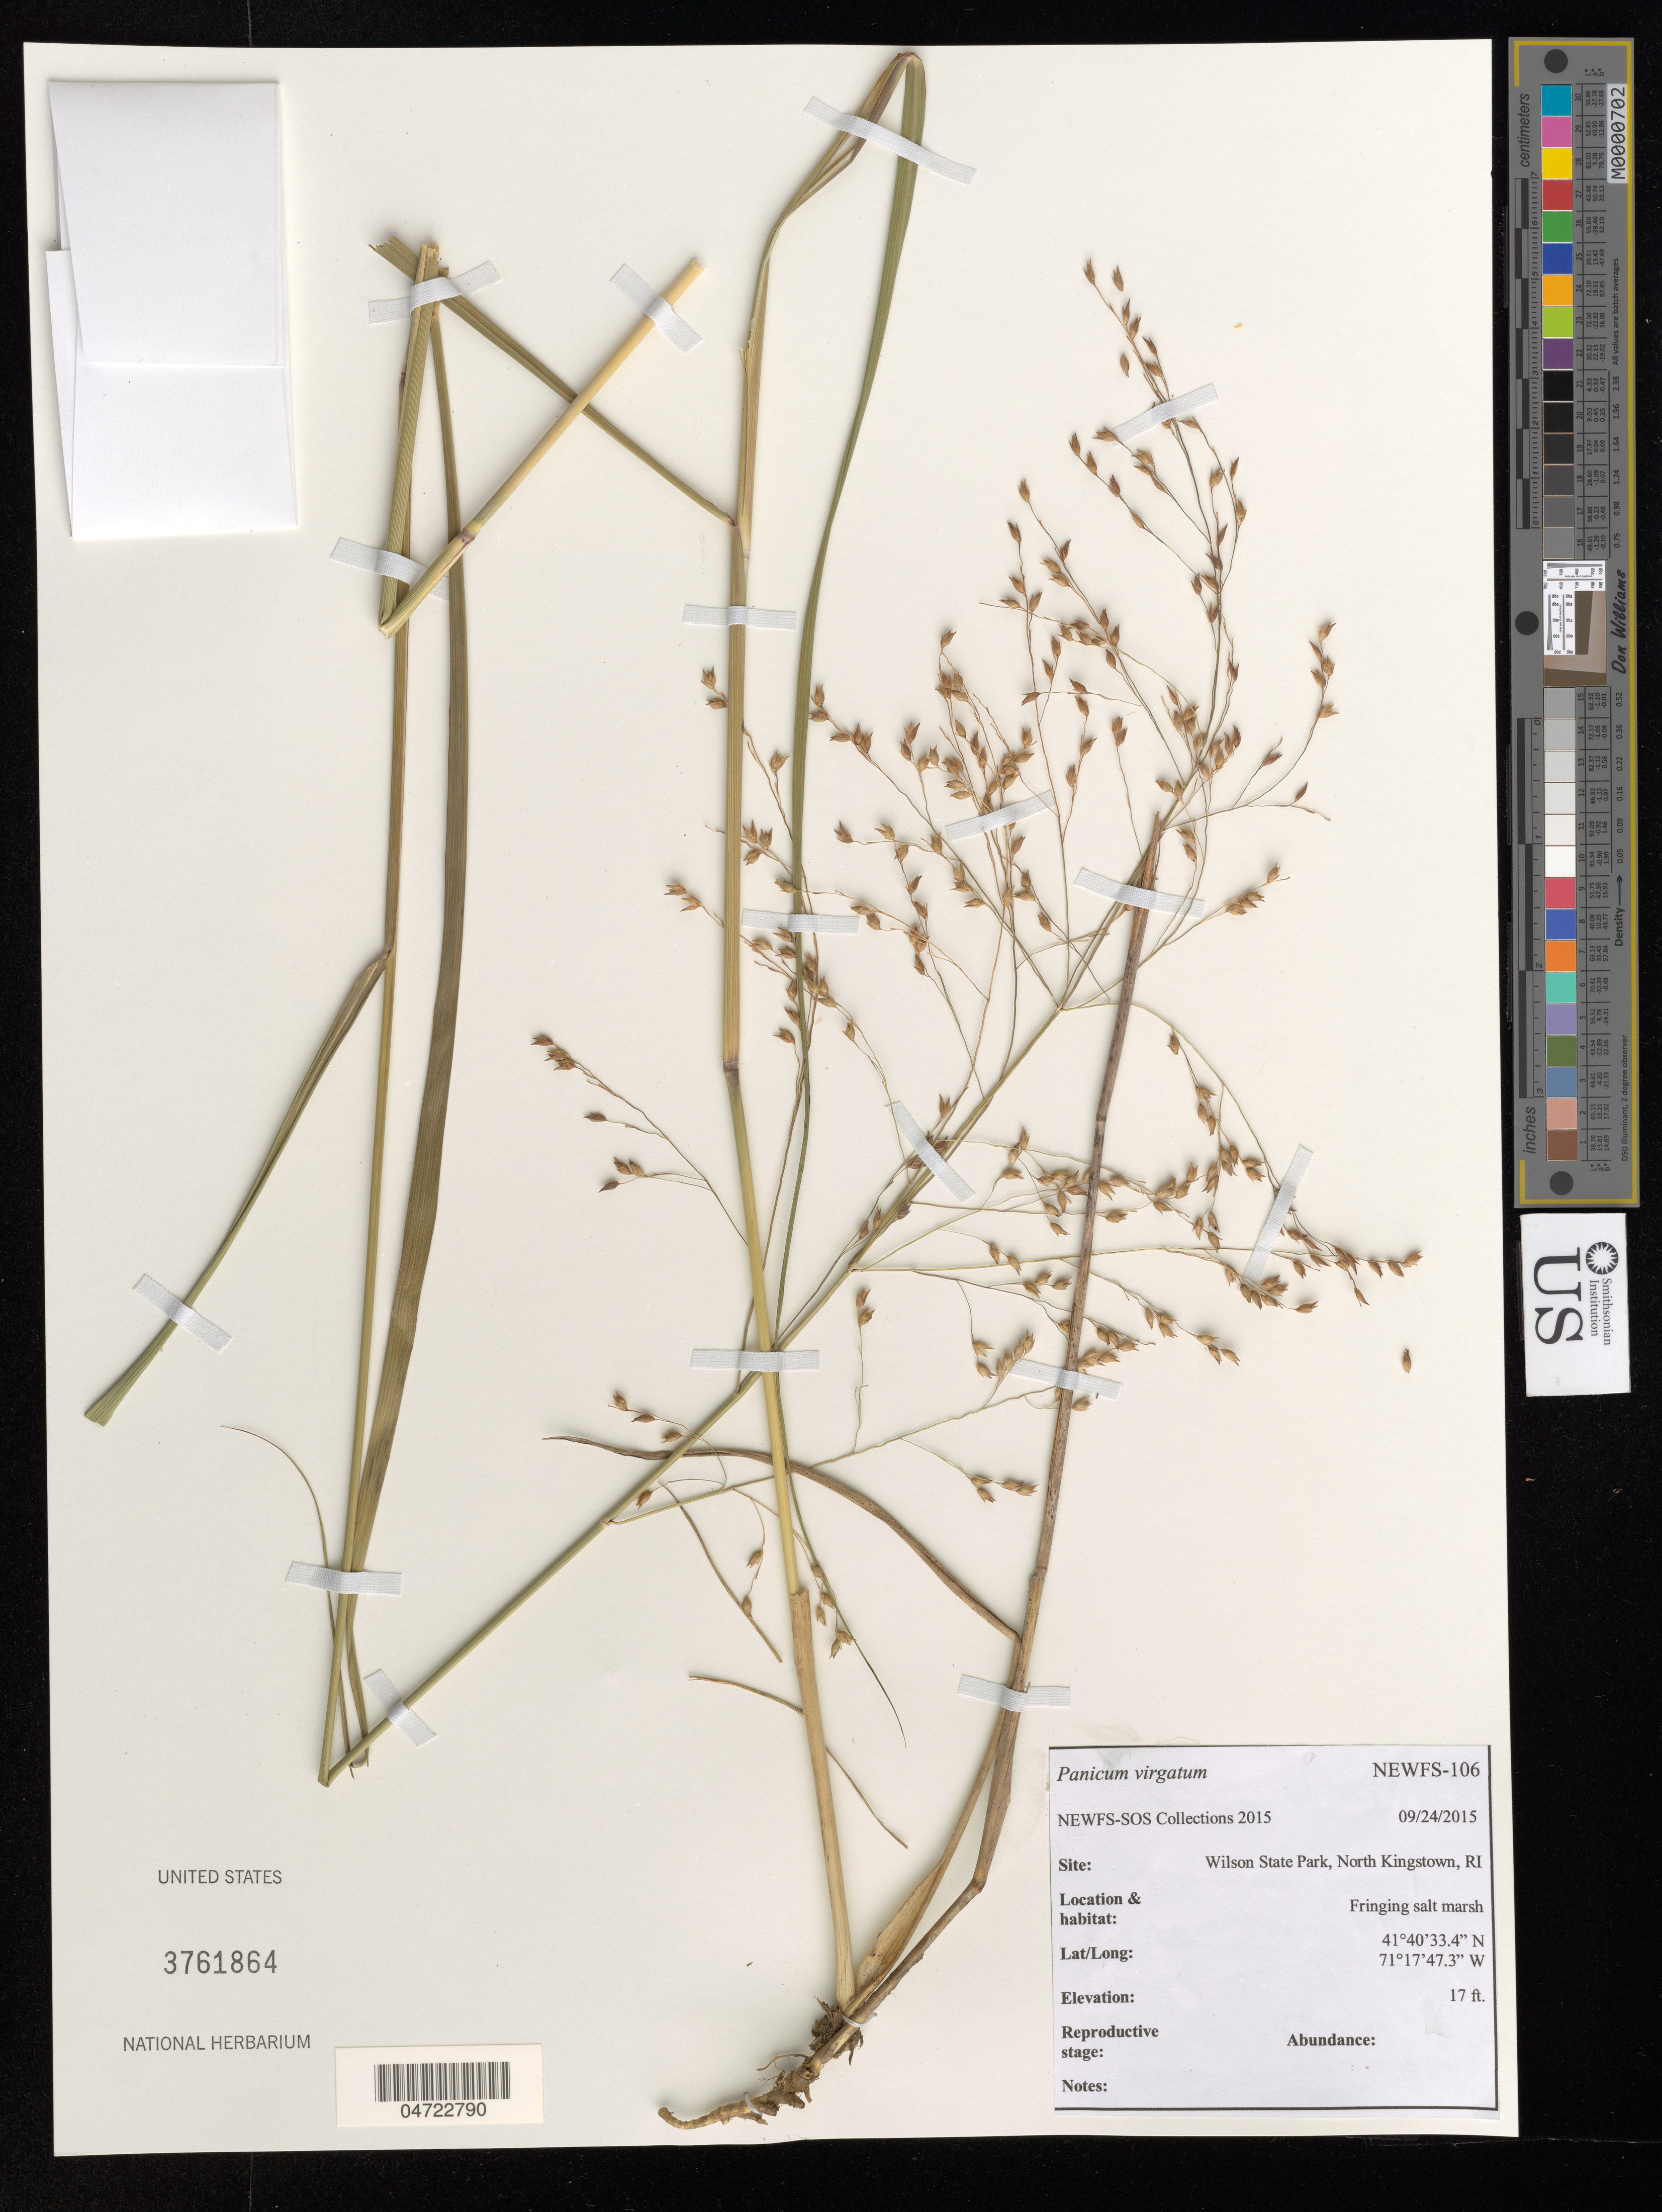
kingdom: Plantae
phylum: Tracheophyta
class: Liliopsida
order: Poales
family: Poaceae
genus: Panicum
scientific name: Panicum virgatum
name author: L.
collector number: NEWFS-106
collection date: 2015-09-24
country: United States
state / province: Rhode Island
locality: Site: Wilson State Park, North Kingstown, RI. Fringing salt marsh.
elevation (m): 5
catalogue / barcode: US 3761864